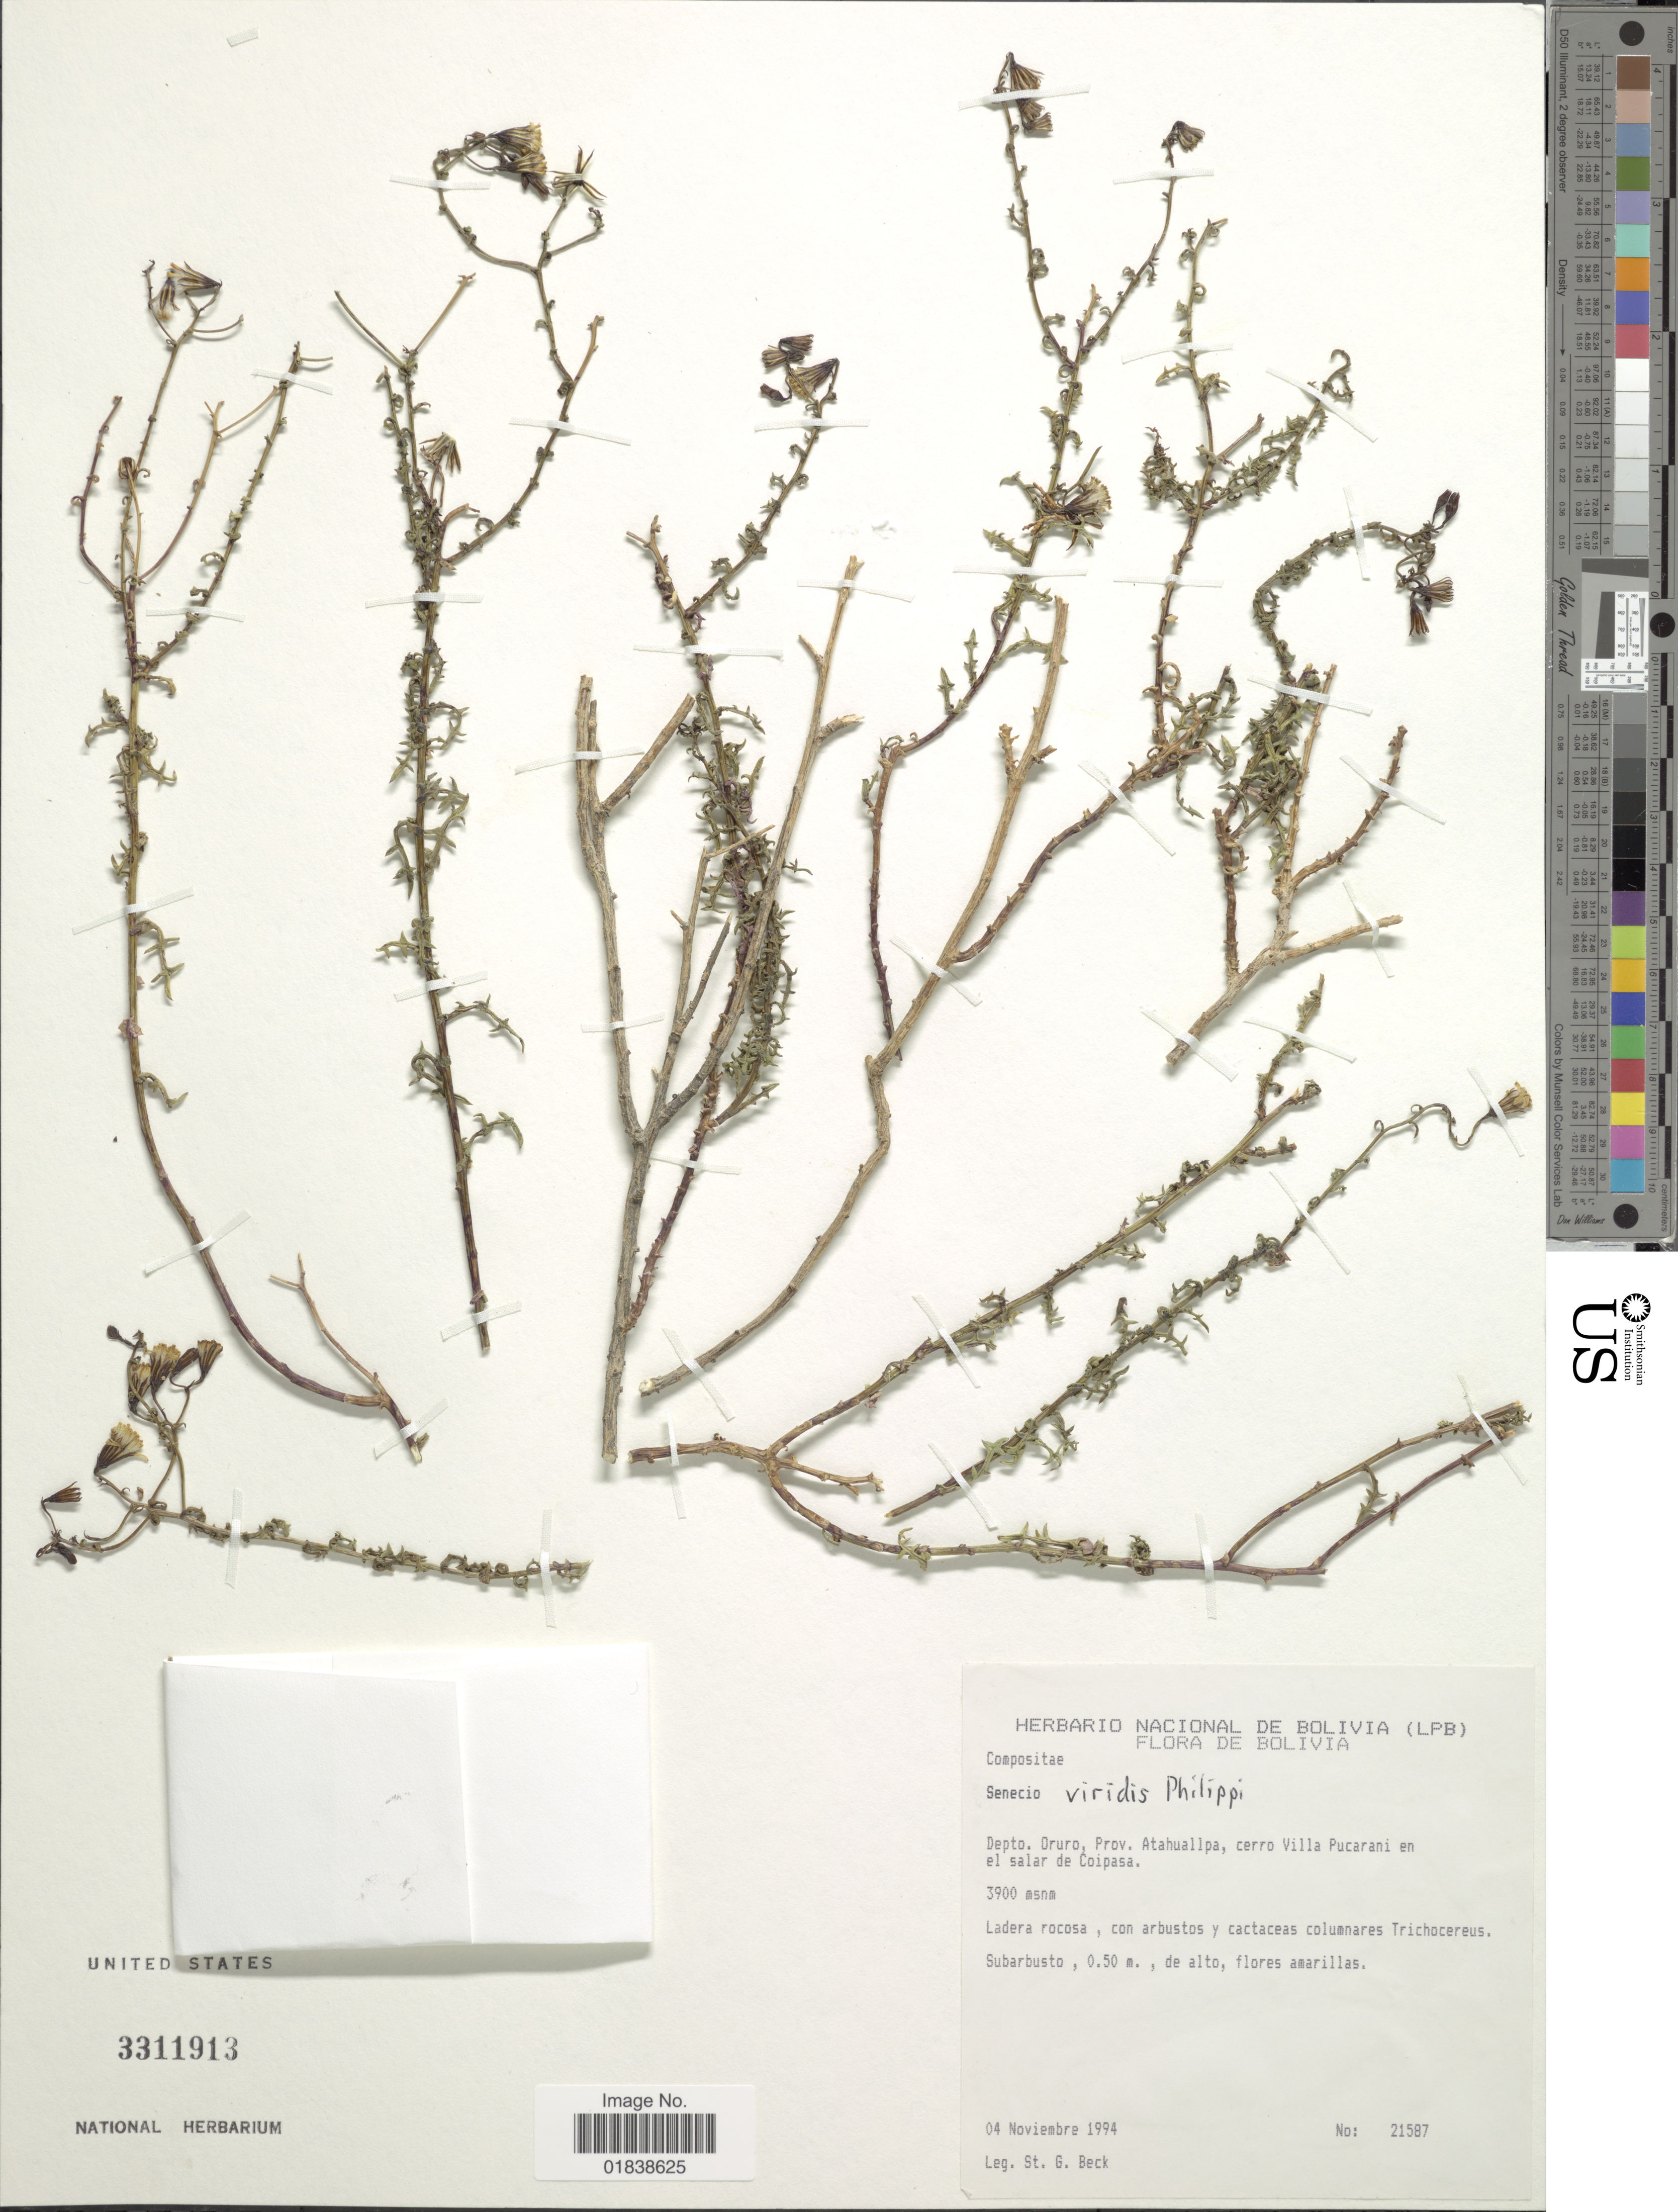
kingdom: Plantae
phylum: Tracheophyta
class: Magnoliopsida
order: Asterales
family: Asteraceae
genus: Senecio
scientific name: Senecio viridis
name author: Phil.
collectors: S. G. Beck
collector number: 21587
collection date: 1994-11-04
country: Bolivia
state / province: Oruro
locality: Prov. Atahuallpa, cerro Villa Pucarani en el salar de Coipasa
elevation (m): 3900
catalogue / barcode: US 3311913